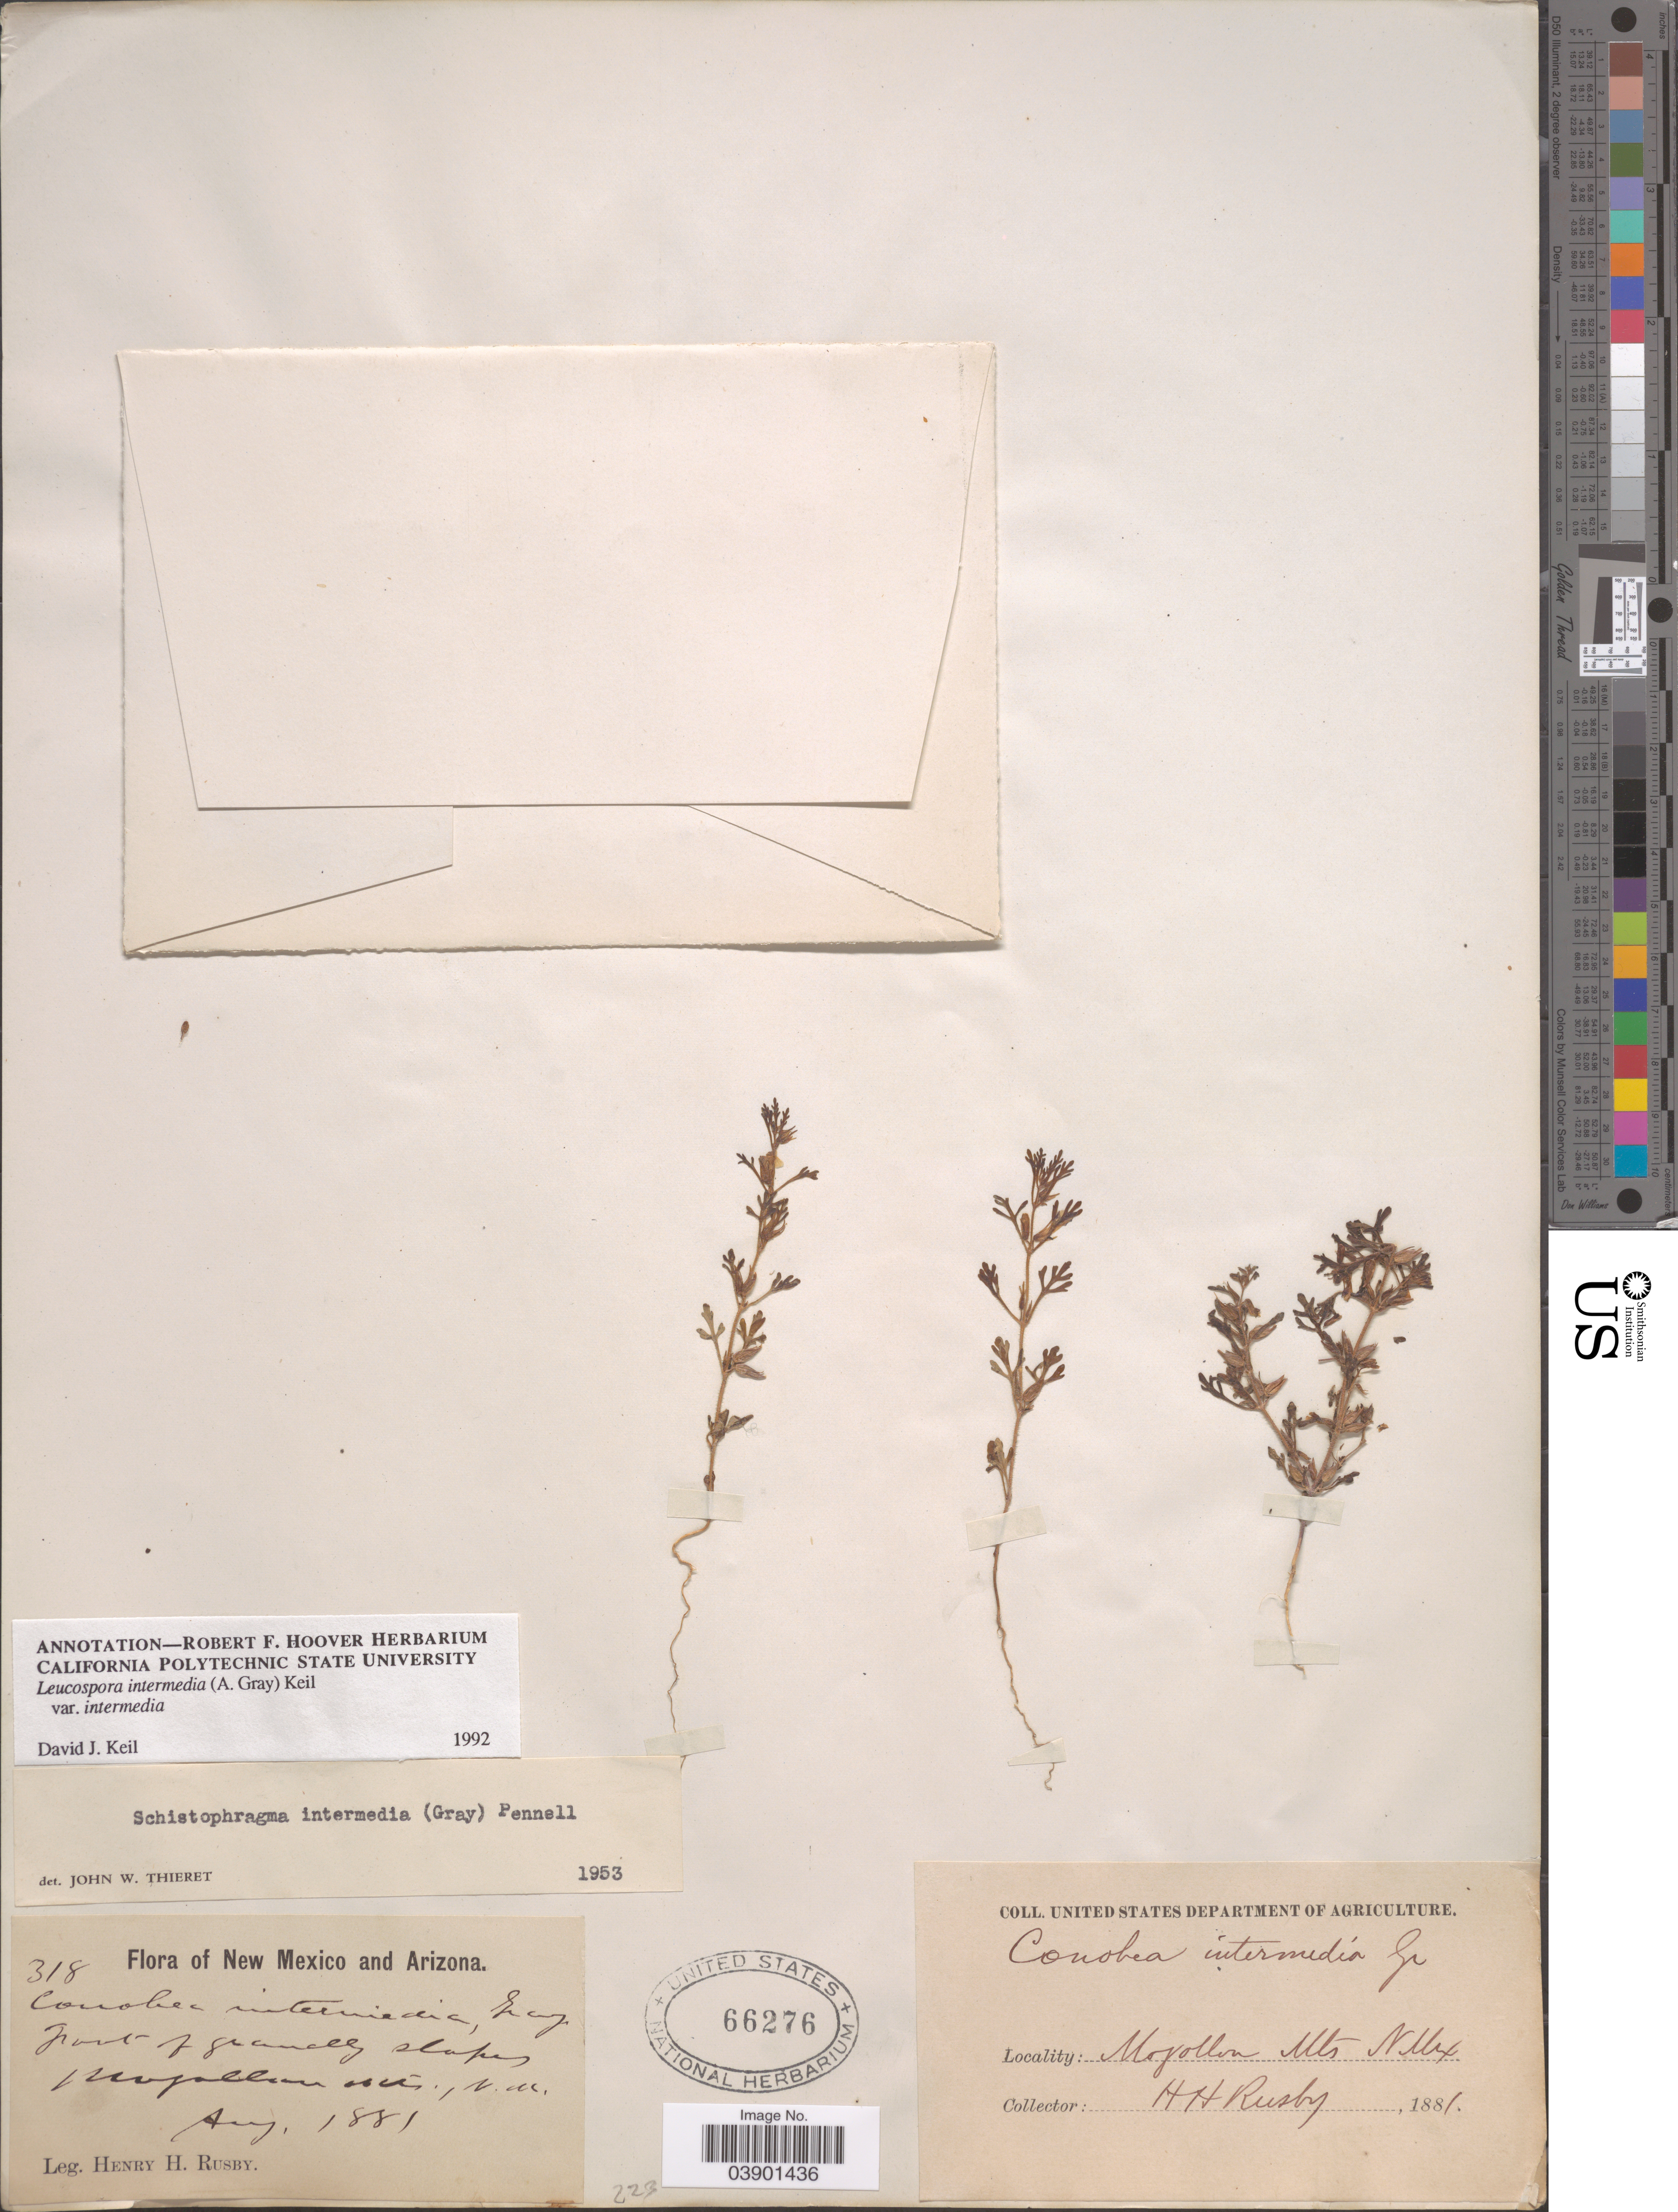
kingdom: Plantae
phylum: Tracheophyta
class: Magnoliopsida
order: Lamiales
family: Plantaginaceae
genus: Schistophragma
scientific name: Schistophragma intermedium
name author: (A. Gray) Pennell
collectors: H. H. Rusby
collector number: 318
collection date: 1881-08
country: United States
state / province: New Mexico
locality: Mogollon Mts.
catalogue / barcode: US 66276